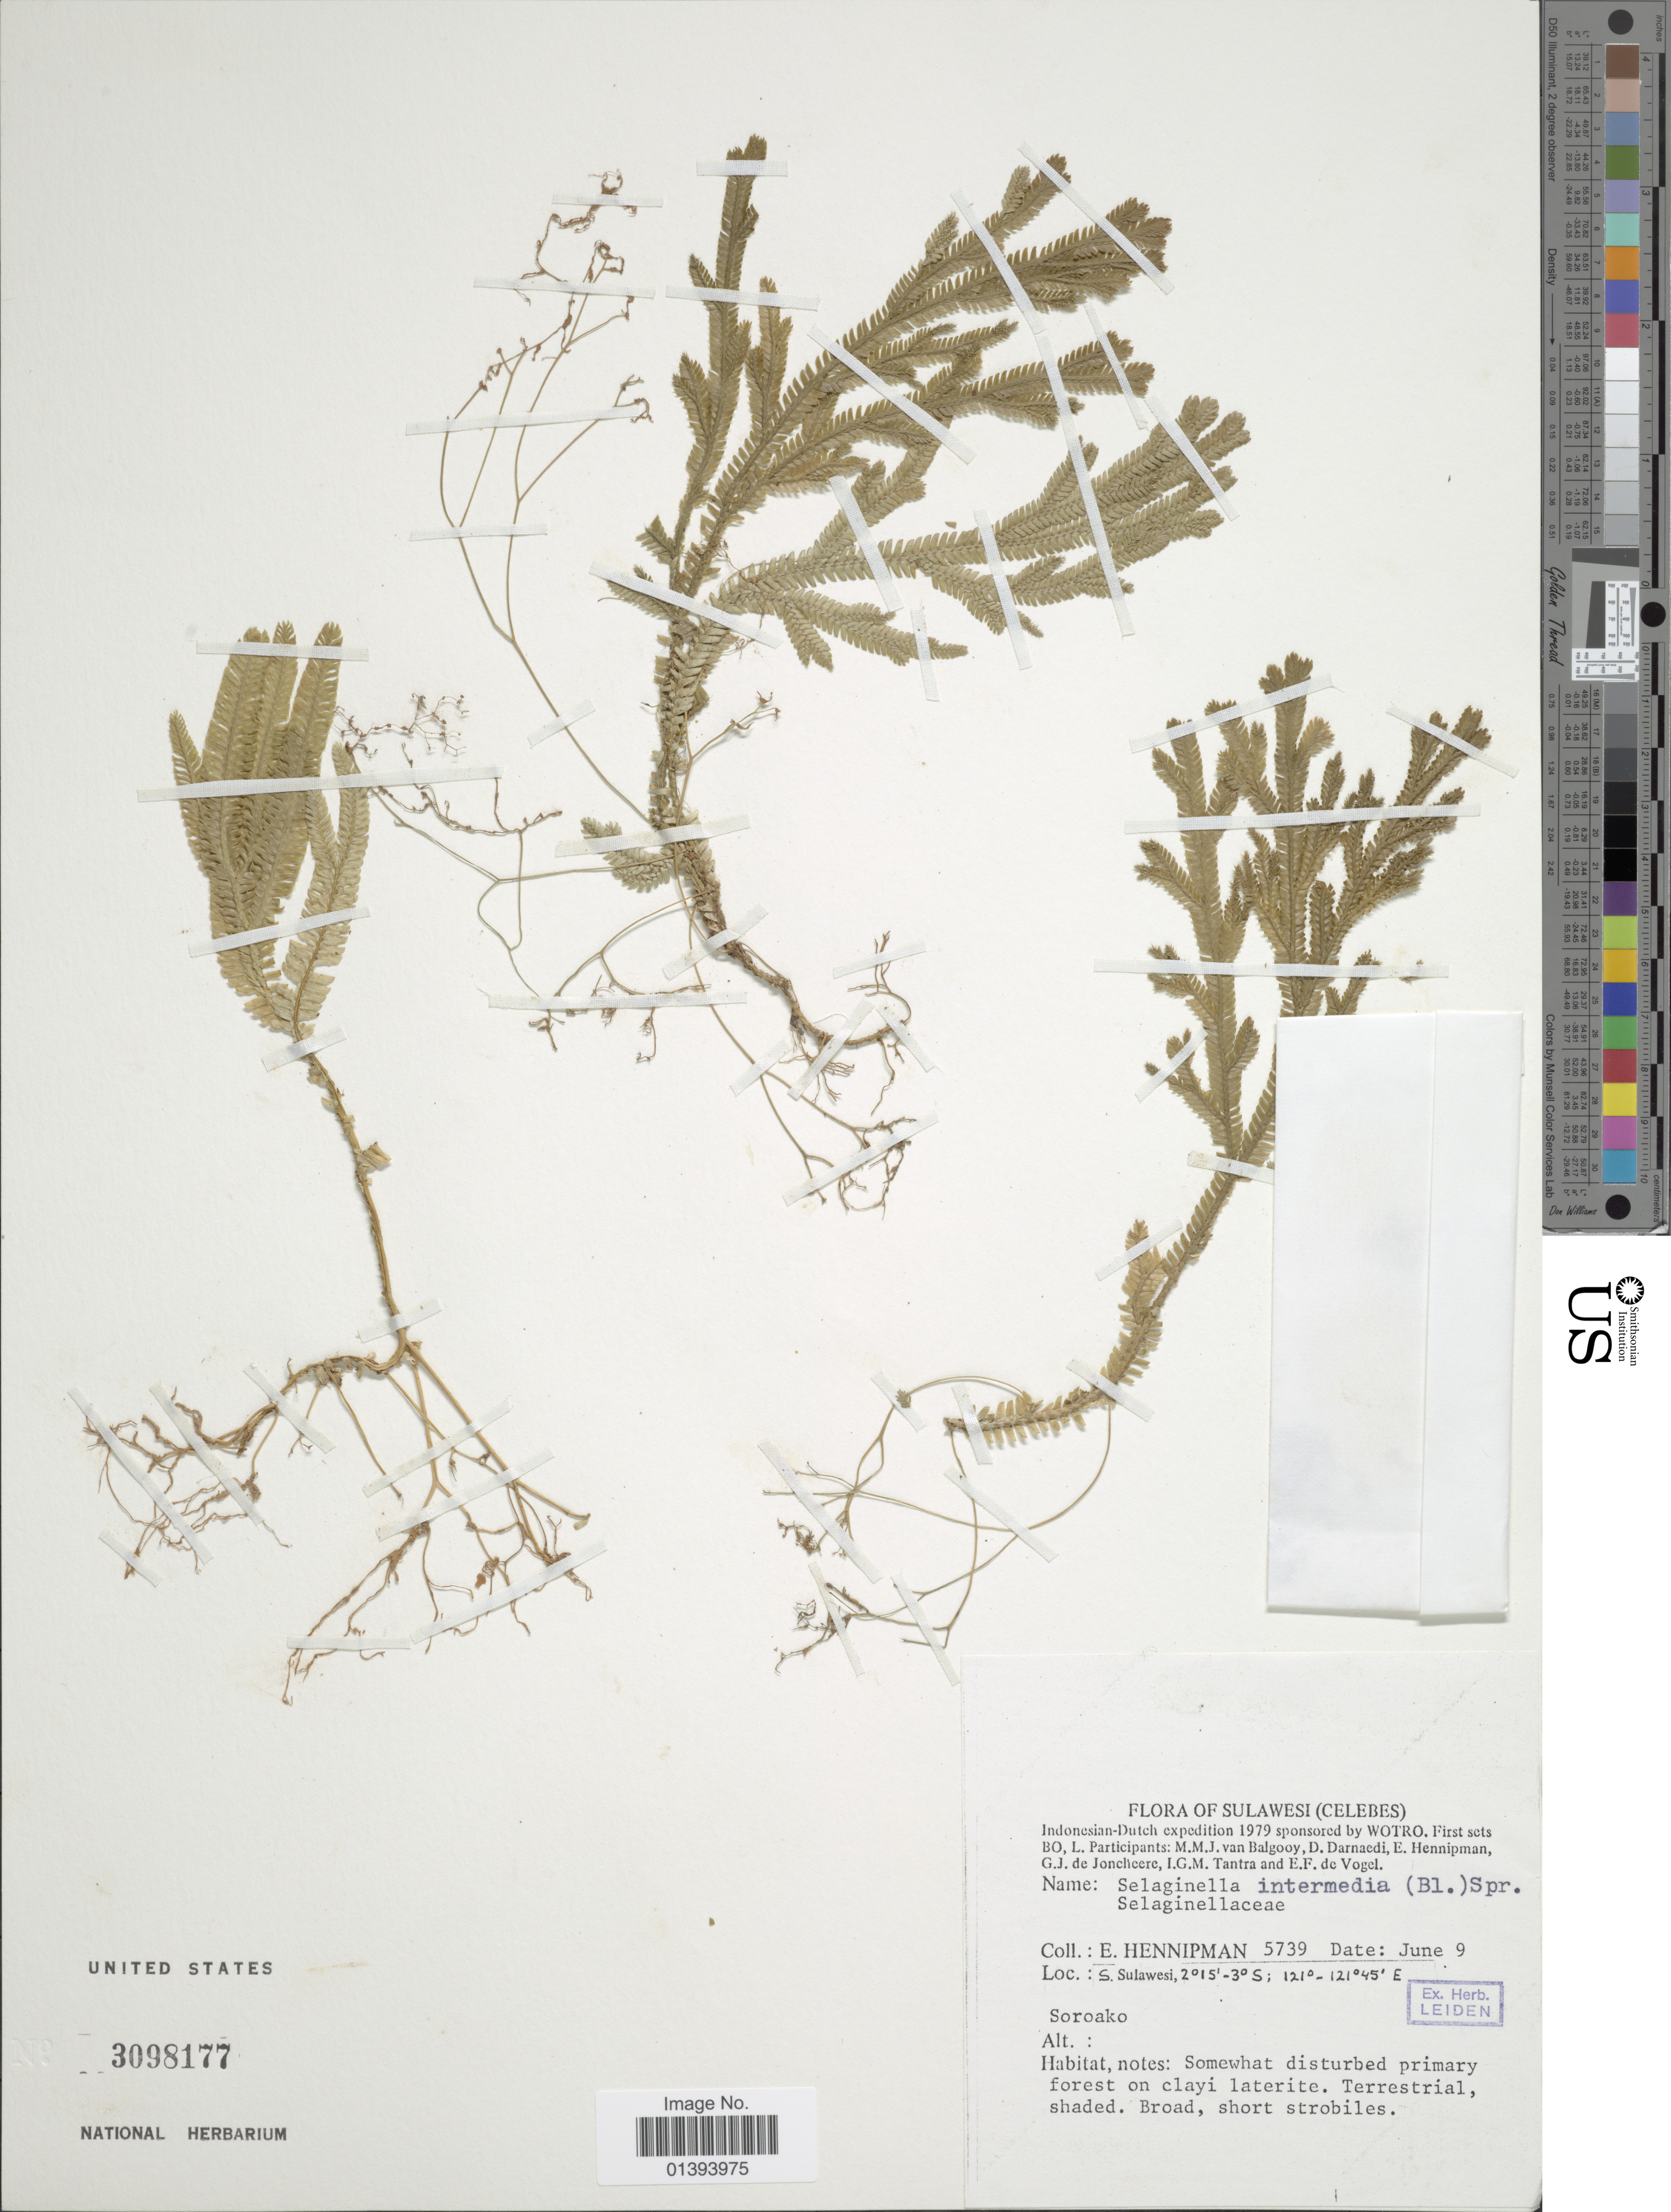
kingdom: Plantae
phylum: Tracheophyta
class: Lycopodiopsida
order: Selaginellales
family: Selaginellaceae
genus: Selaginella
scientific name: Selaginella intermedia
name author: (Blume) Spring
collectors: E. Hennipman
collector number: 5739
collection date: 1979-06-09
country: Indonesia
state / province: Sulawesi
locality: Celebes, S. Sulawesi, Soraoko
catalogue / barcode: US 3098177